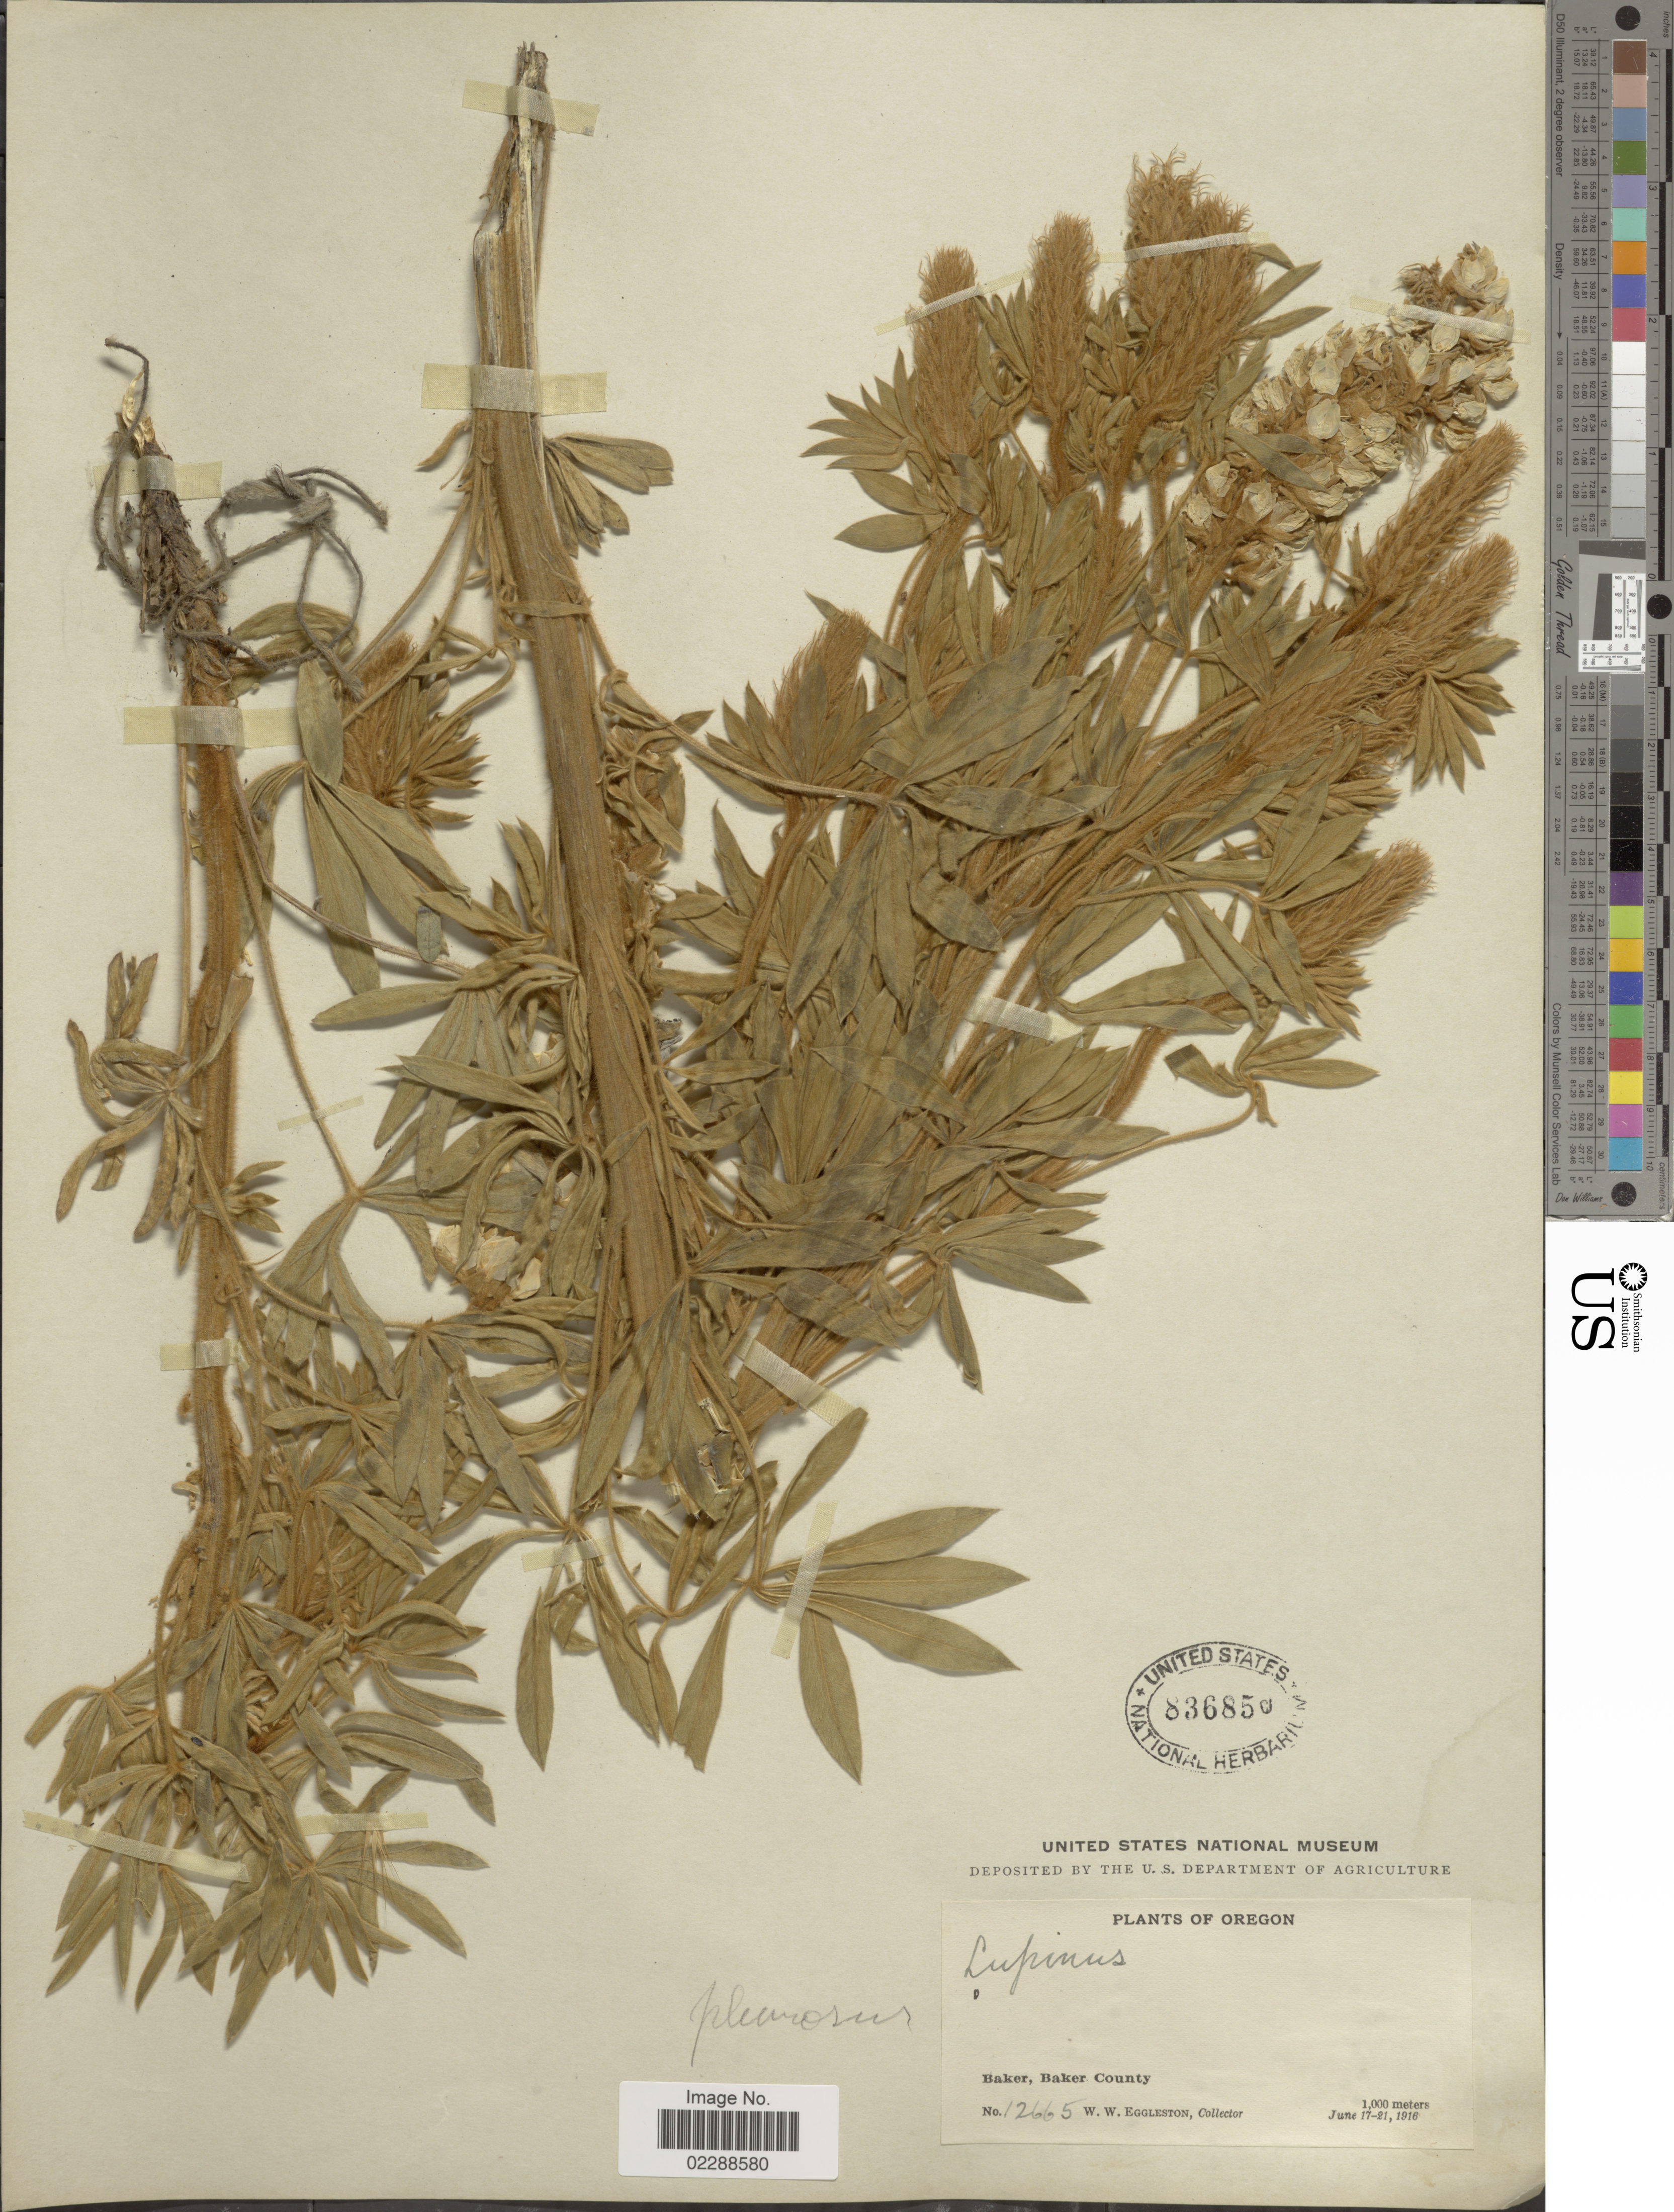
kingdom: Plantae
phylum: Tracheophyta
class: Magnoliopsida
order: Fabales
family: Fabaceae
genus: Lupinus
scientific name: Lupinus sp.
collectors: W. W. Eggleston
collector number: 12665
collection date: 1916-06-17/1916-06-21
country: United States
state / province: Oregon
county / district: Baker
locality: Baker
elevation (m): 1000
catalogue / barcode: US 836850